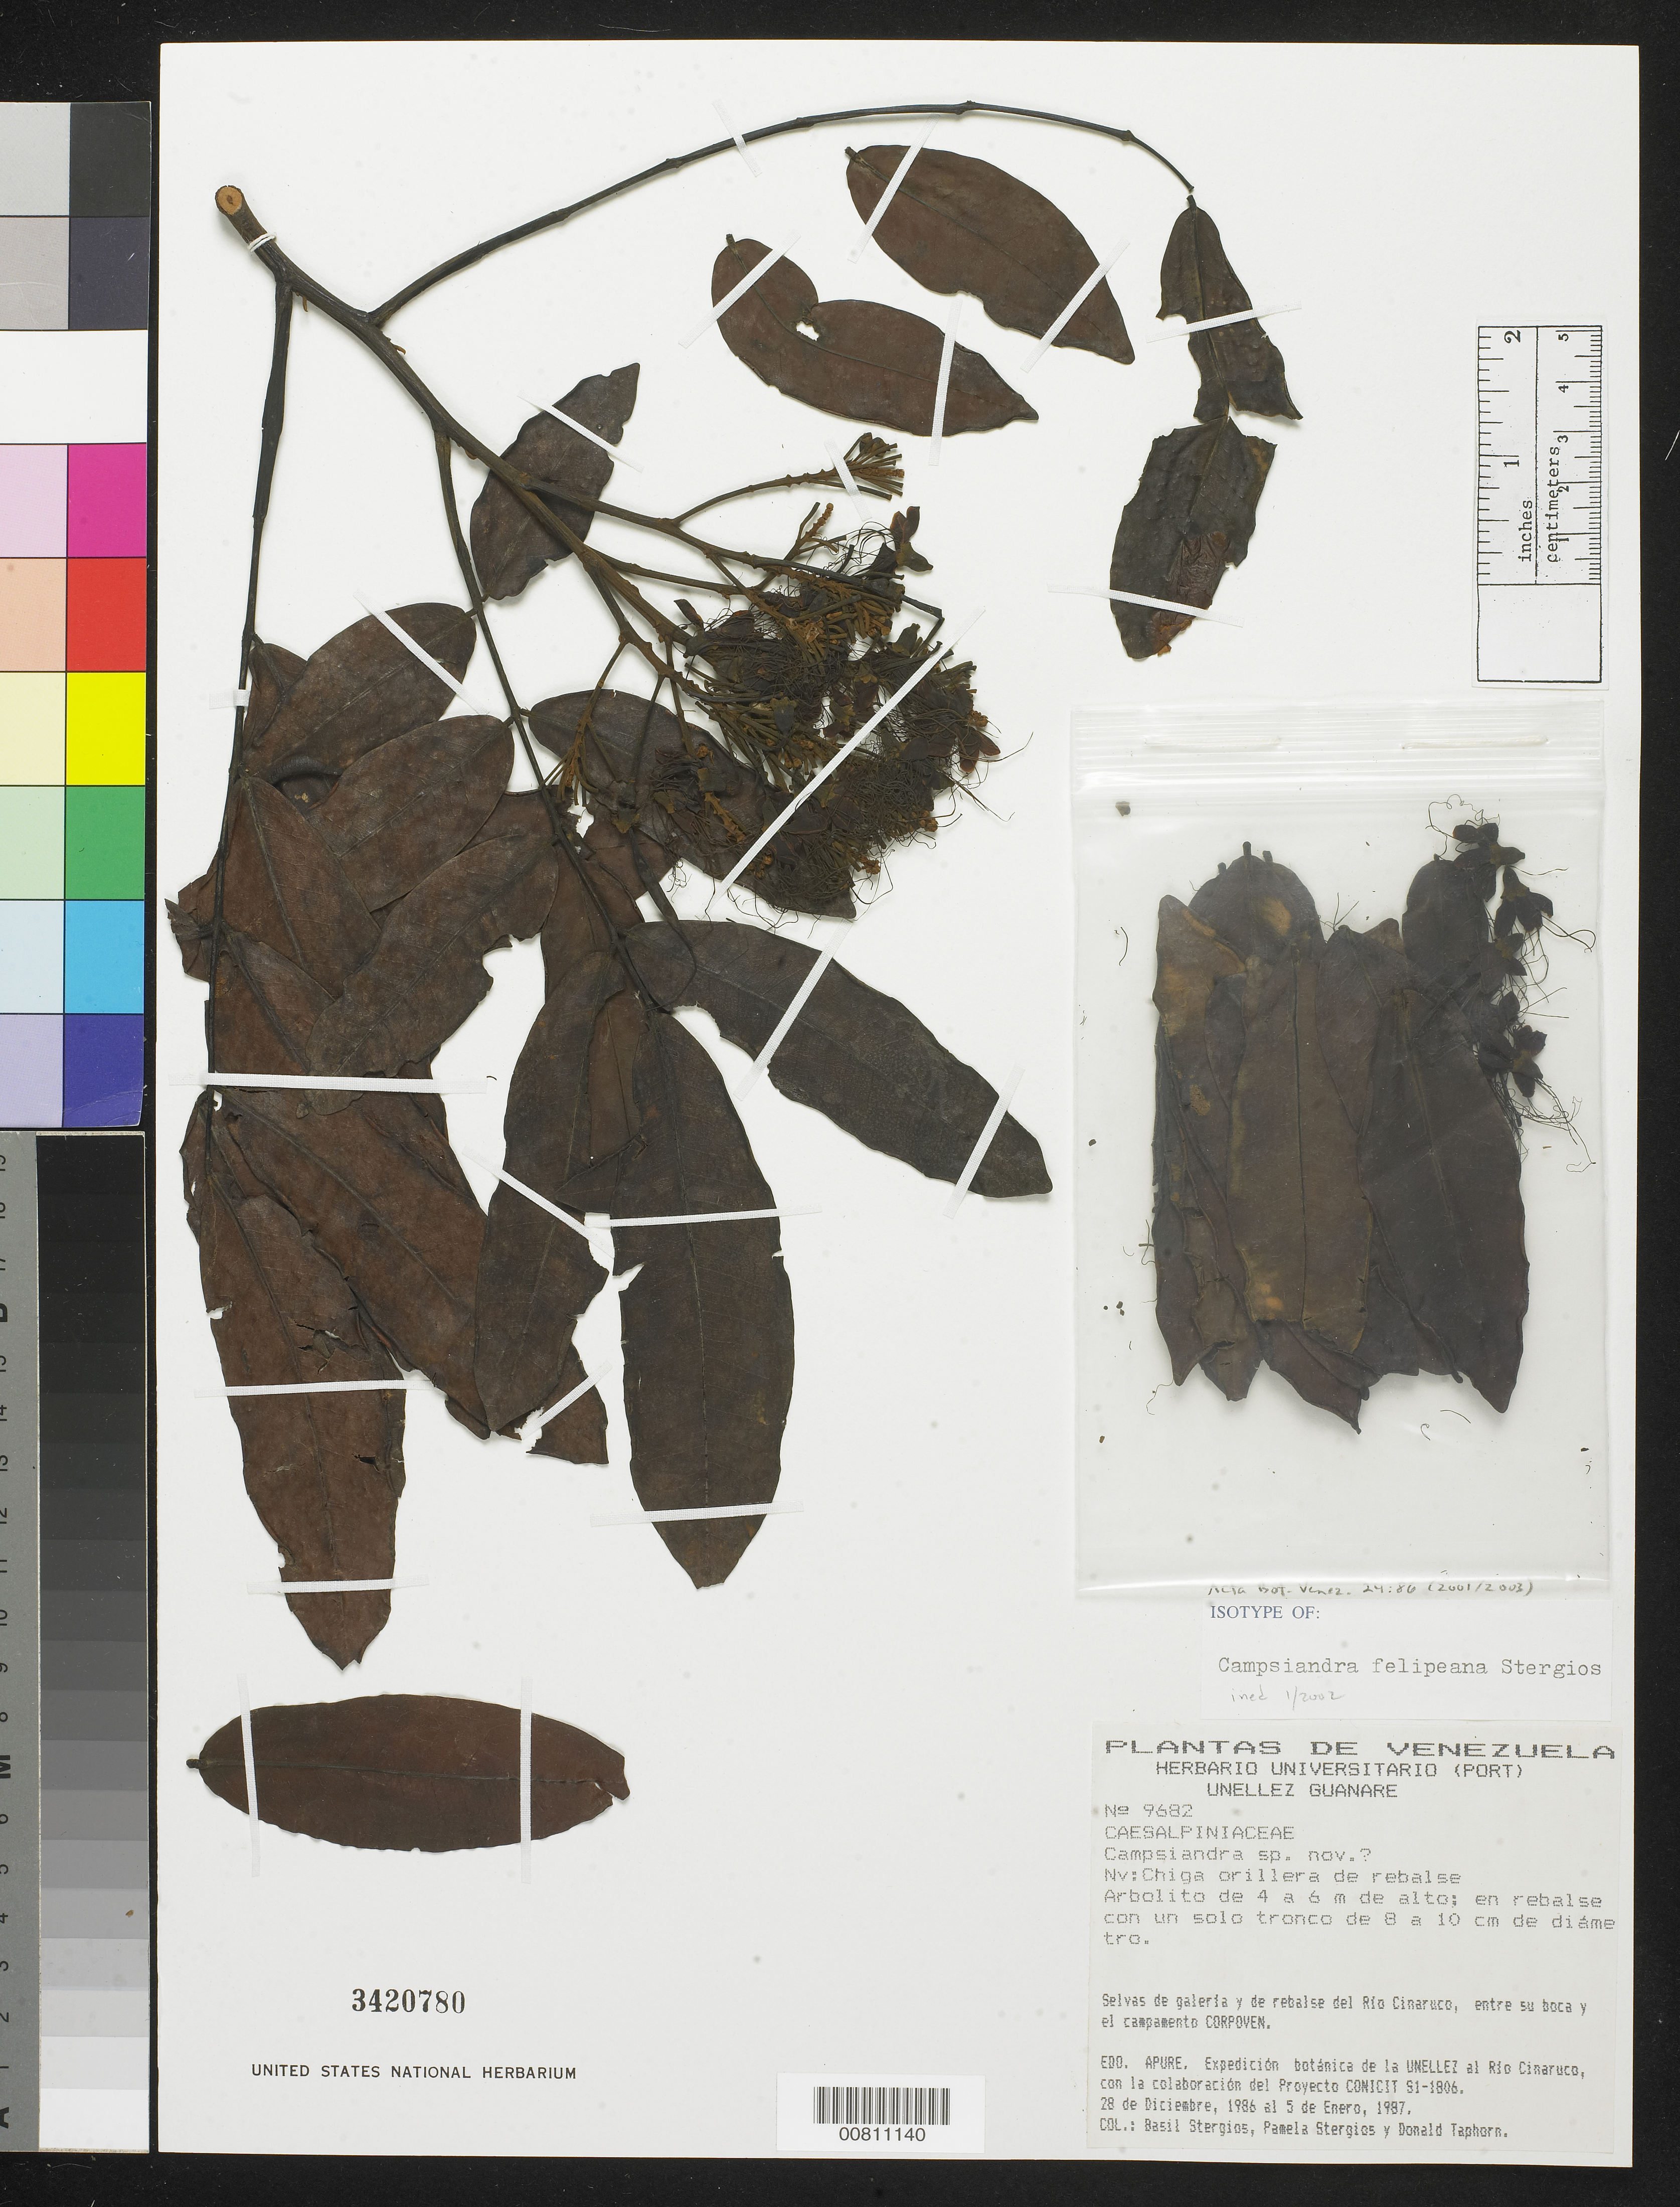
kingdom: Plantae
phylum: Tracheophyta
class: Magnoliopsida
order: Fabales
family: Fabaceae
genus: Campsiandra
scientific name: Campsiandra felipeana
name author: Stergios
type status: Isotype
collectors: B. G. Stergios, P. Stergios & D. Taphorn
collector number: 9682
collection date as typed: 28 Dec 1986 to 05 Jan 1987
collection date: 1986-12-28/1987-01-05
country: Venezuela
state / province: Apure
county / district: Achaguas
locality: Rio Cinaruco, entre su boca y el campamento CORPOVEN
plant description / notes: Holotype at PORT.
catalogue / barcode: US 3420780